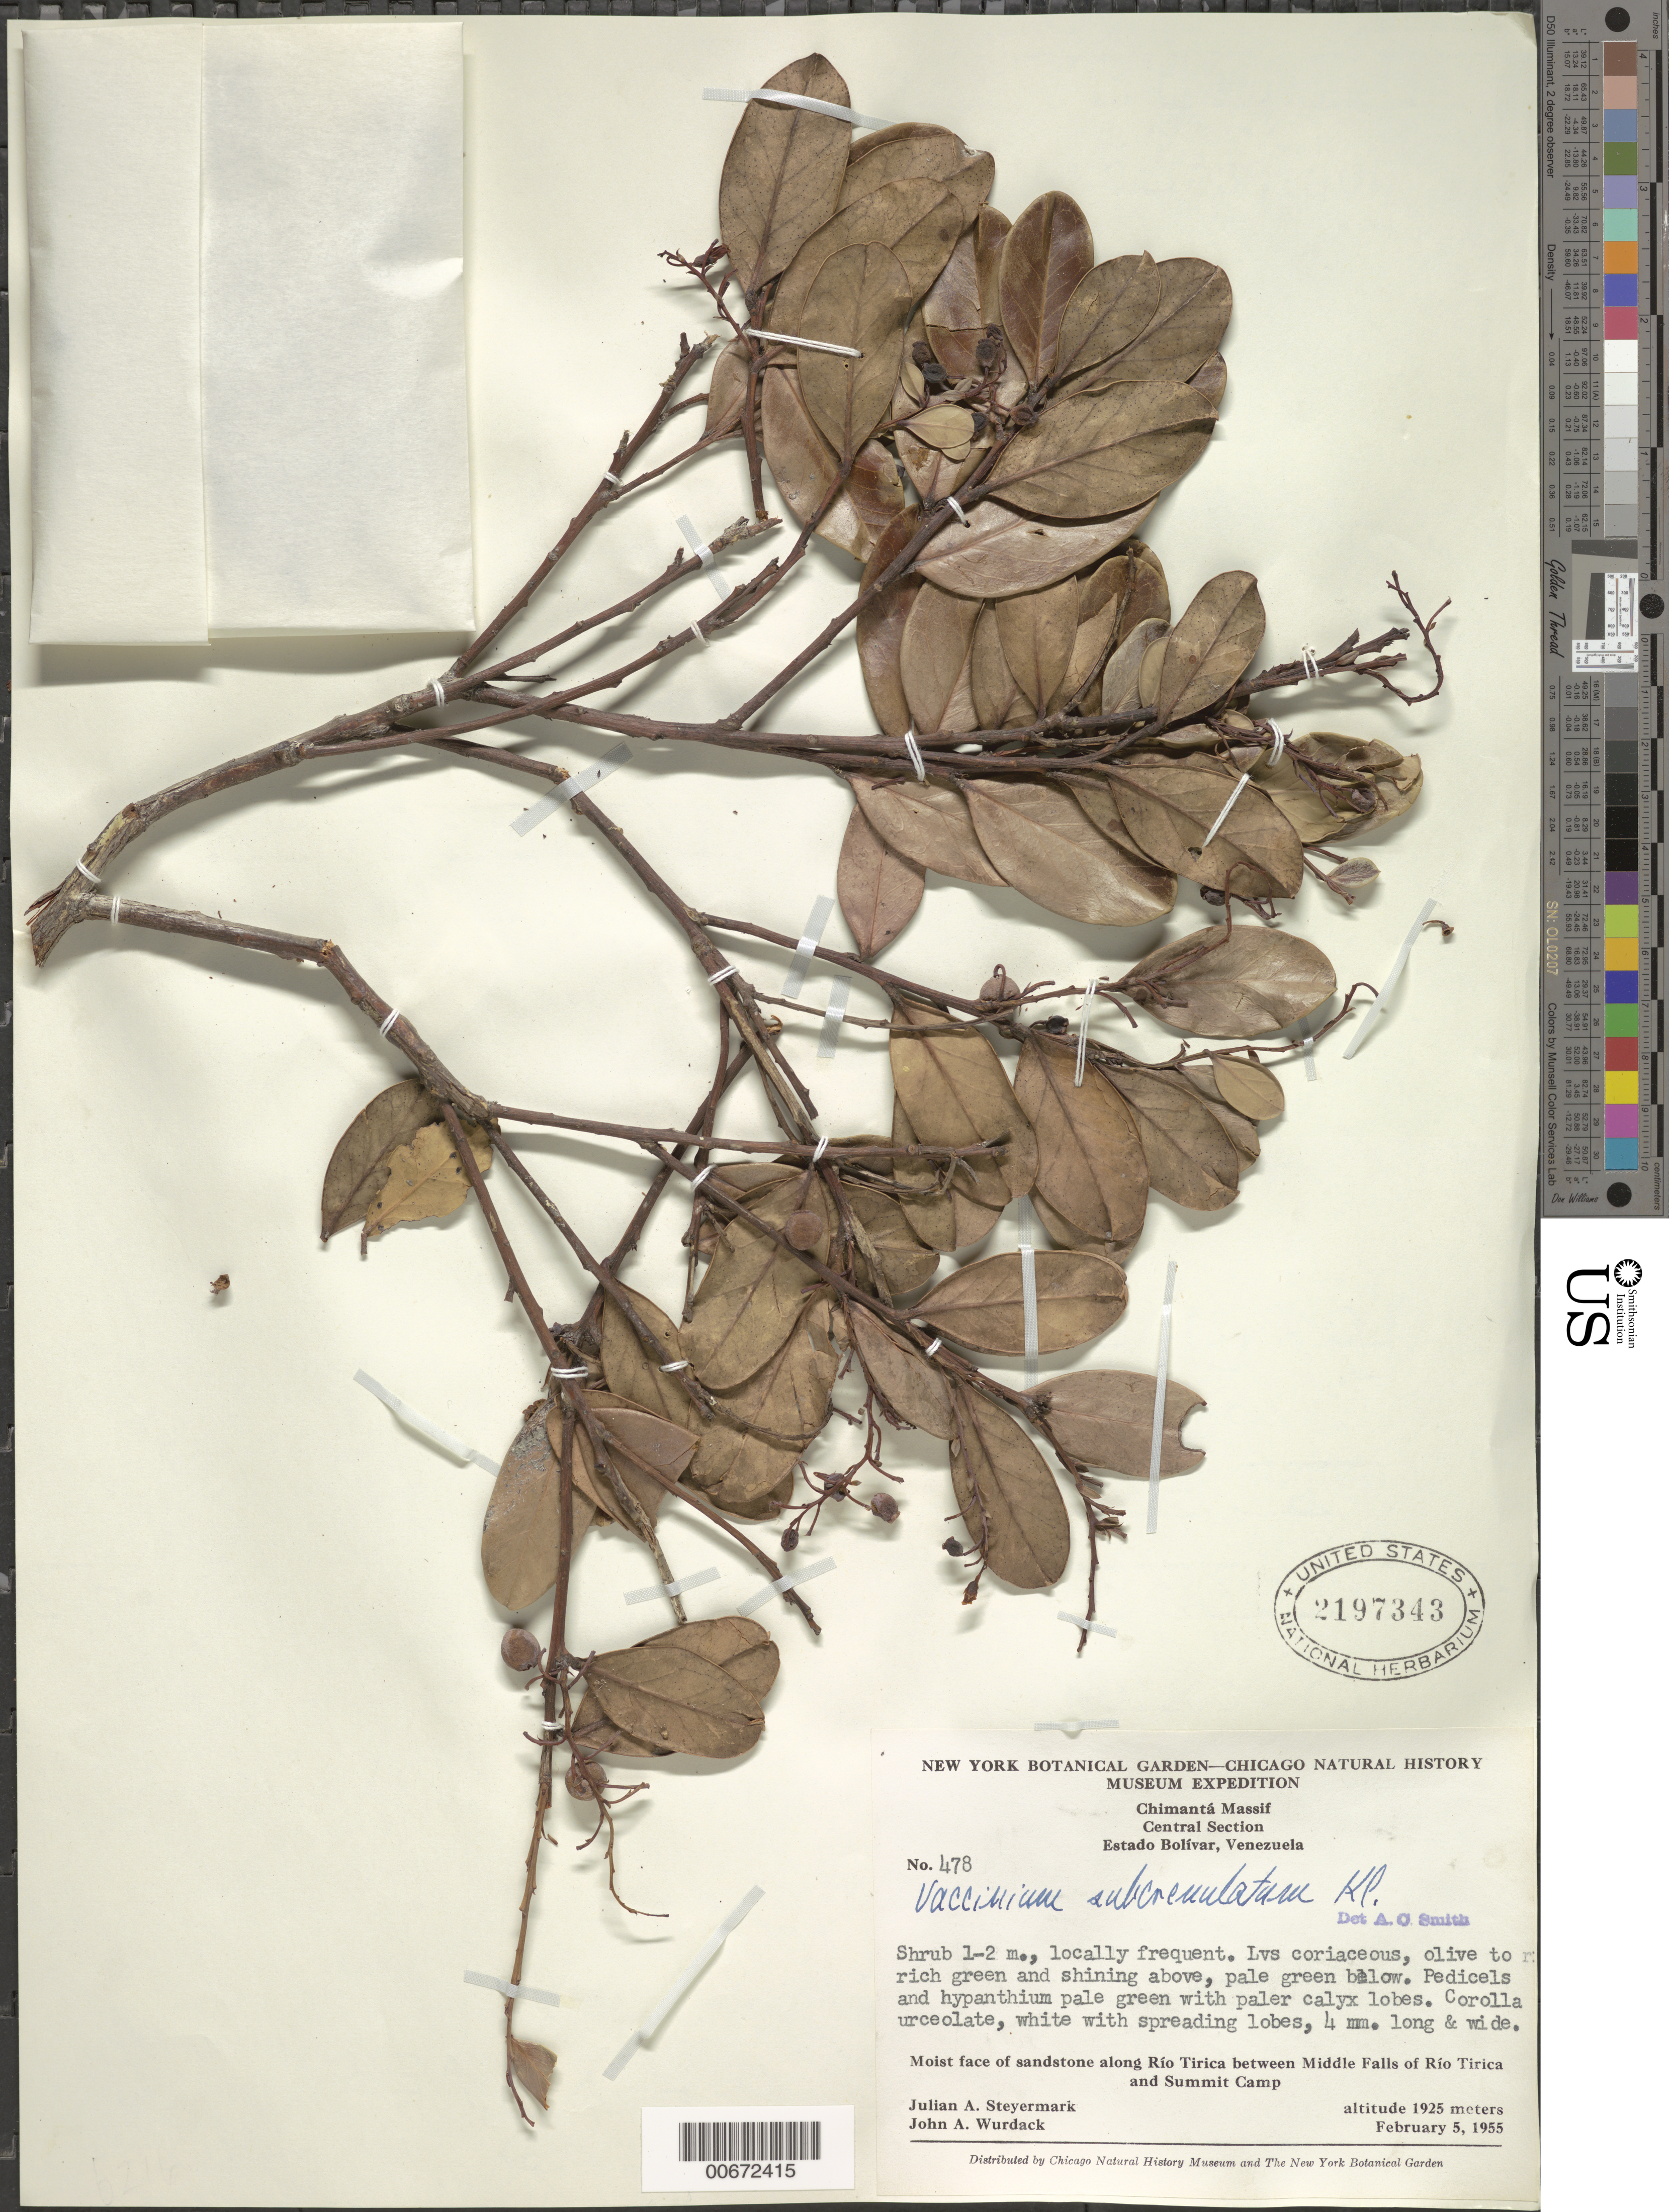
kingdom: Plantae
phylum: Tracheophyta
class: Magnoliopsida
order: Ericales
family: Ericaceae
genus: Vaccinium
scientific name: Vaccinium subcrenulatum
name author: Klotzsch ex Meisn.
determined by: Smith, A. C.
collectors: J. Steyermark & J. J. Wurdack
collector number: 55 478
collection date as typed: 5-Feb-55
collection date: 1955-02-05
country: Venezuela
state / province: Bolívar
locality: Chimantá Massif, Río Tirica, betw. Middle Falls and Summit Camp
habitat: Moist face of sandstone along river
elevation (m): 1925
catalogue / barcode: US 2197343